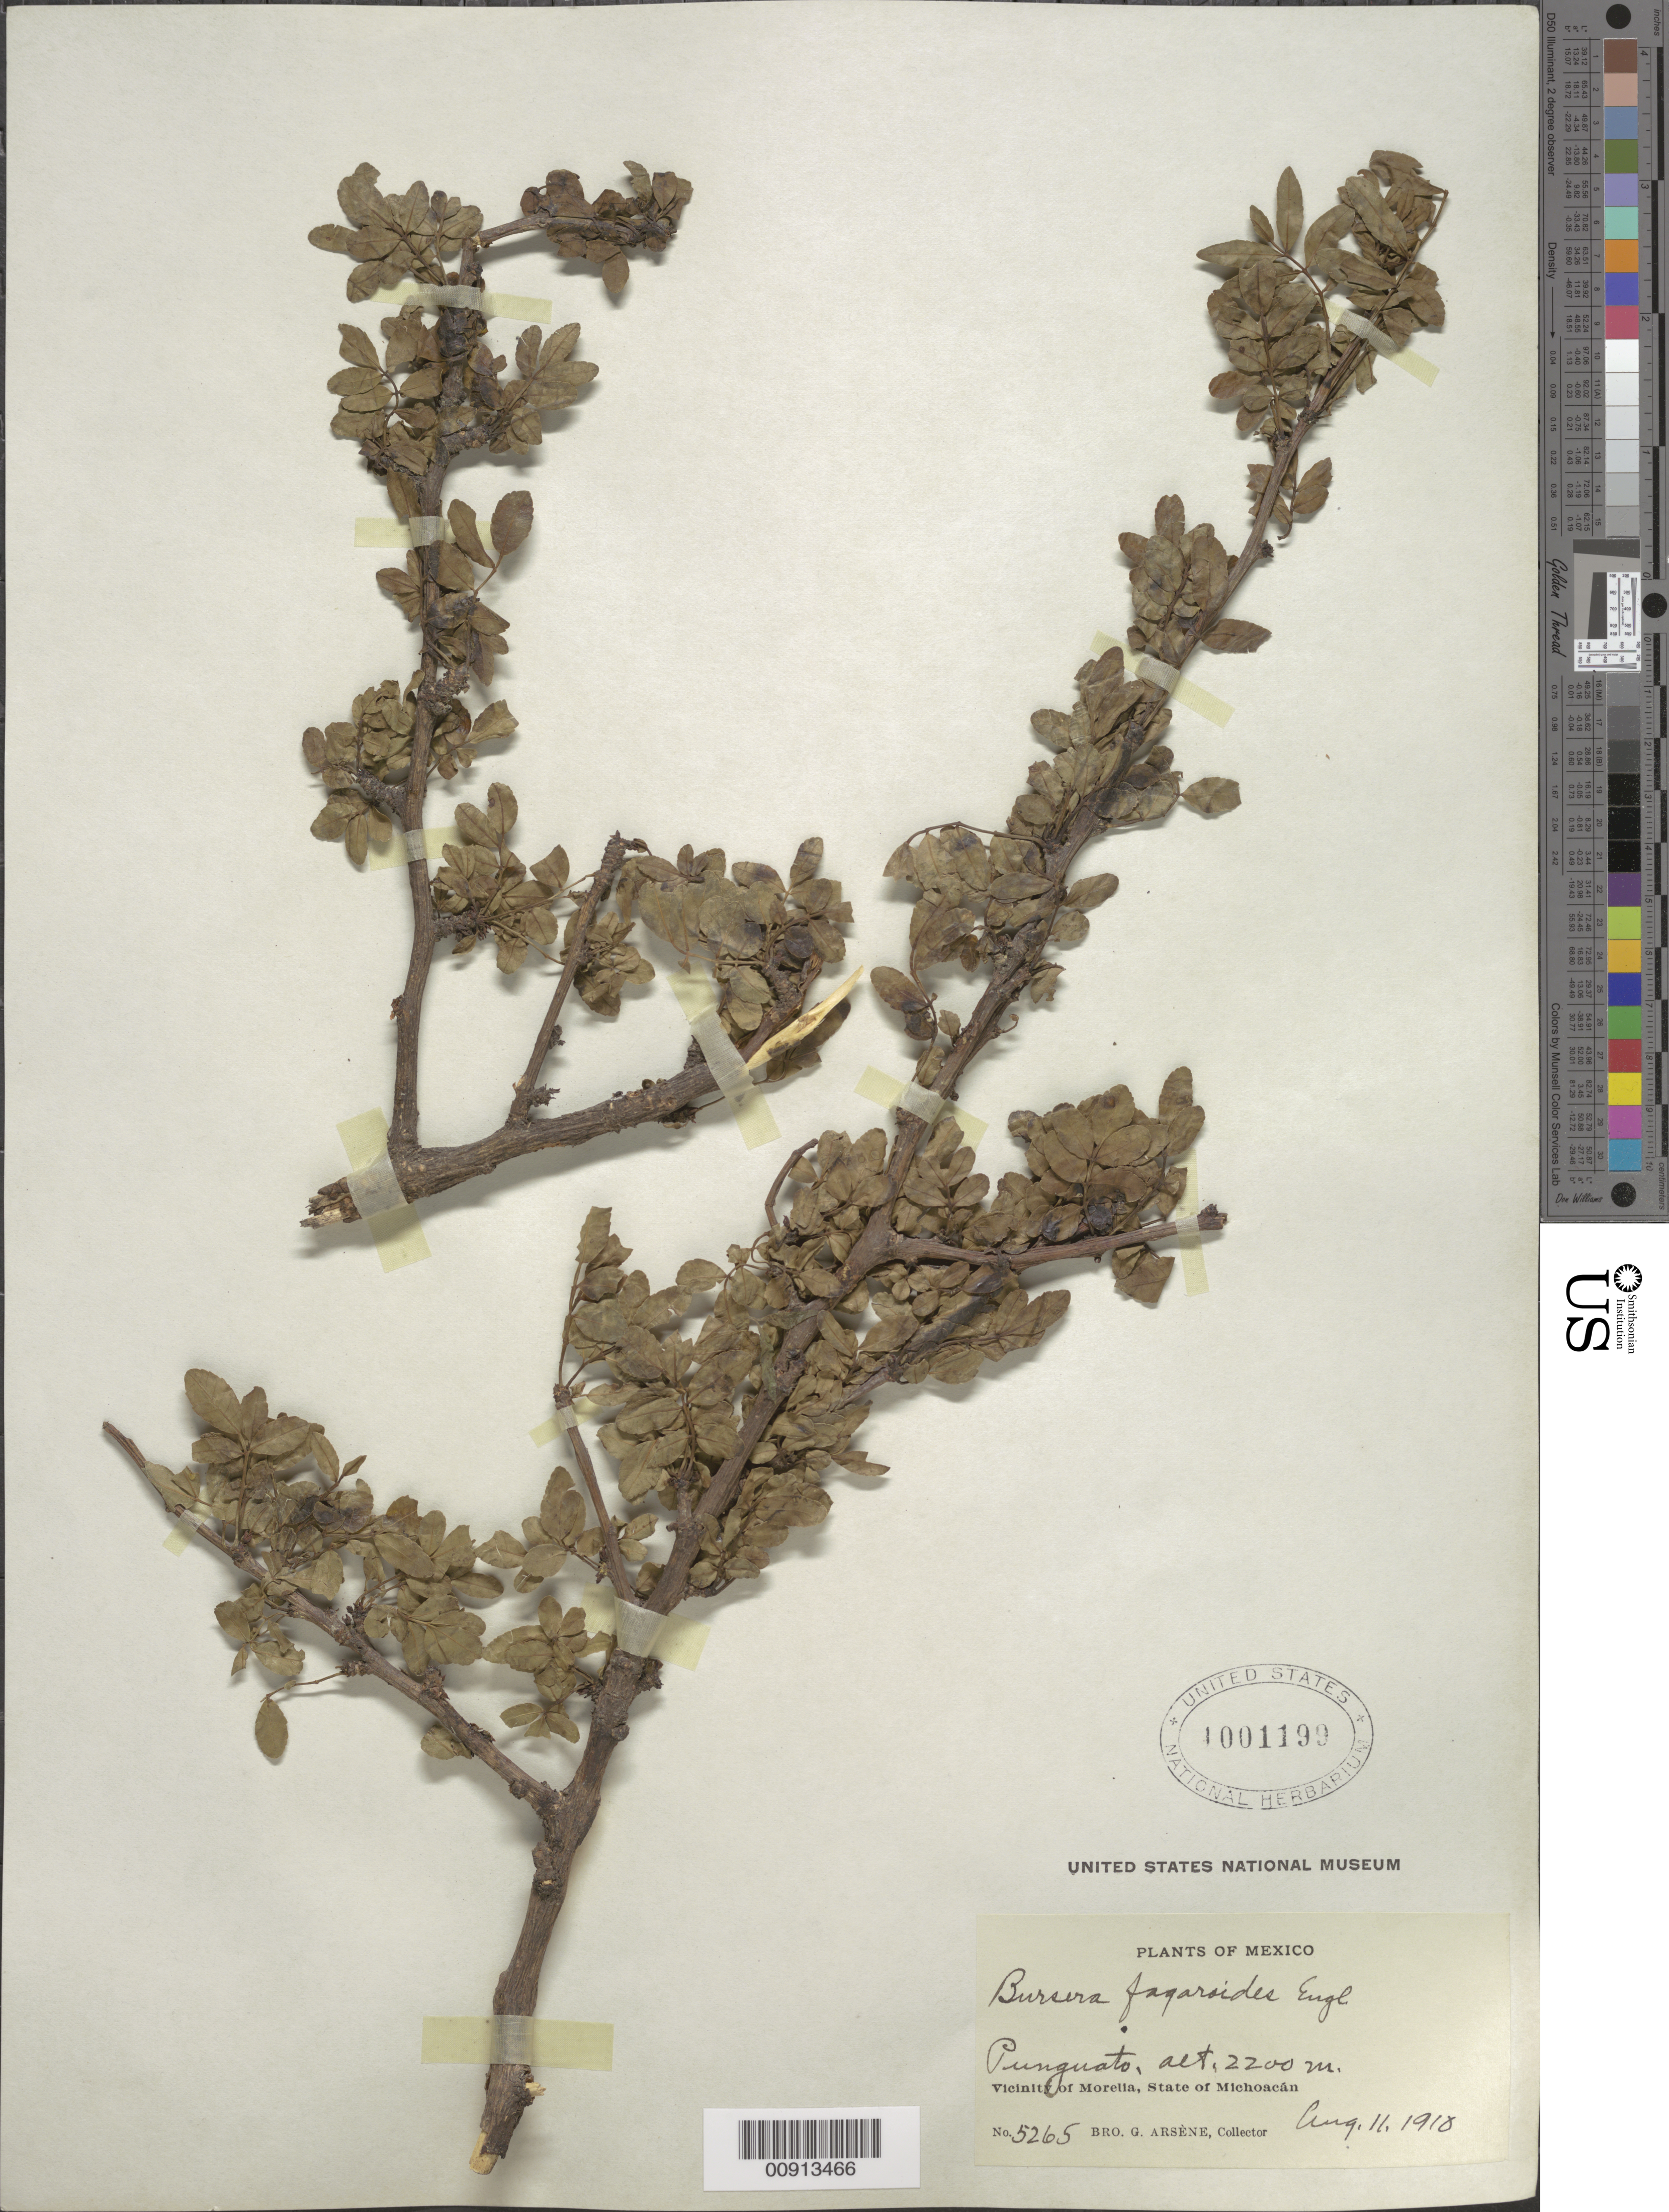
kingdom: Plantae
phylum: Tracheophyta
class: Magnoliopsida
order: Sapindales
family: Burseraceae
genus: Bursera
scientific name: Bursera inaguensis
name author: Britton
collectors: Bro. G. Arsène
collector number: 5265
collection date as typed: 11 Aug 1910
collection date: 1910-08-11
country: Mexico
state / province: Michoacán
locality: Punguato. Vicinity of Morelia, State of Michoacán.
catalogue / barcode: US 1001199